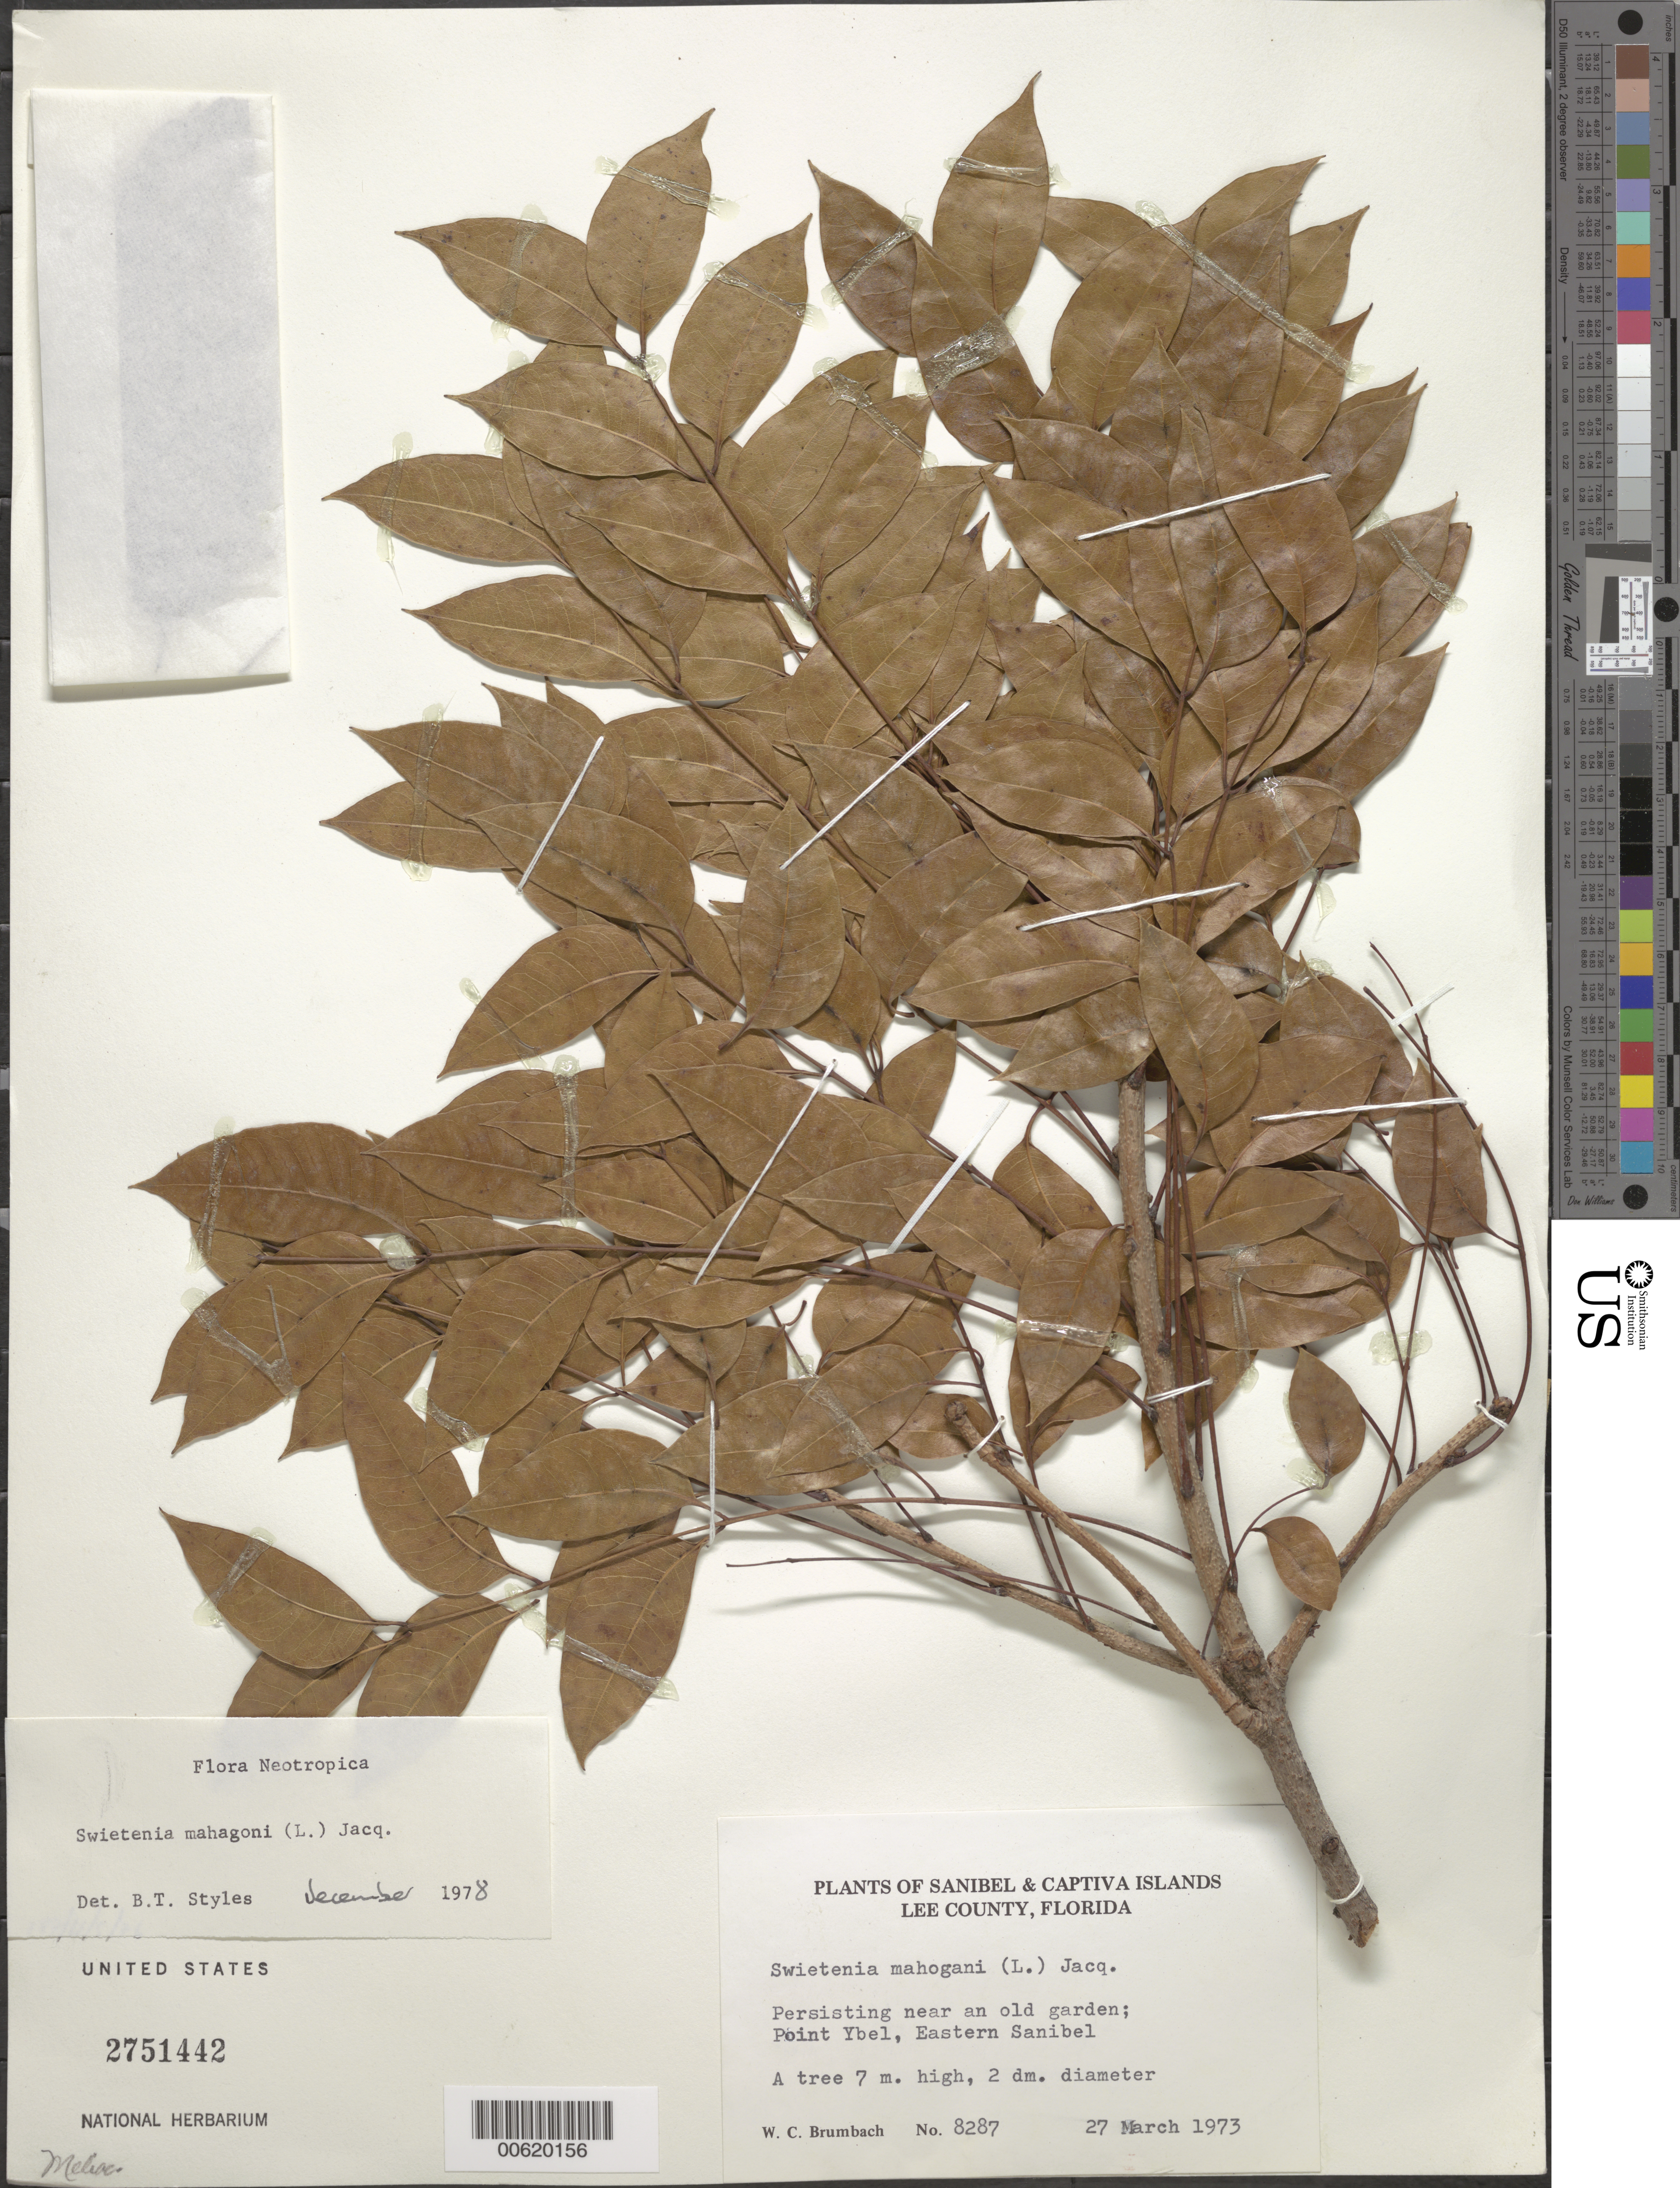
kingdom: Plantae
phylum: Tracheophyta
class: Magnoliopsida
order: Sapindales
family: Meliaceae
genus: Swietenia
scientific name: Swietenia mahagoni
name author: (L.) Jacq.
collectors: W. C. Brumbach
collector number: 8287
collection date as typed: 27 Mar 1973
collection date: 1973-03-27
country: United States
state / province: Florida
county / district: Lee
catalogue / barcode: US 2751442